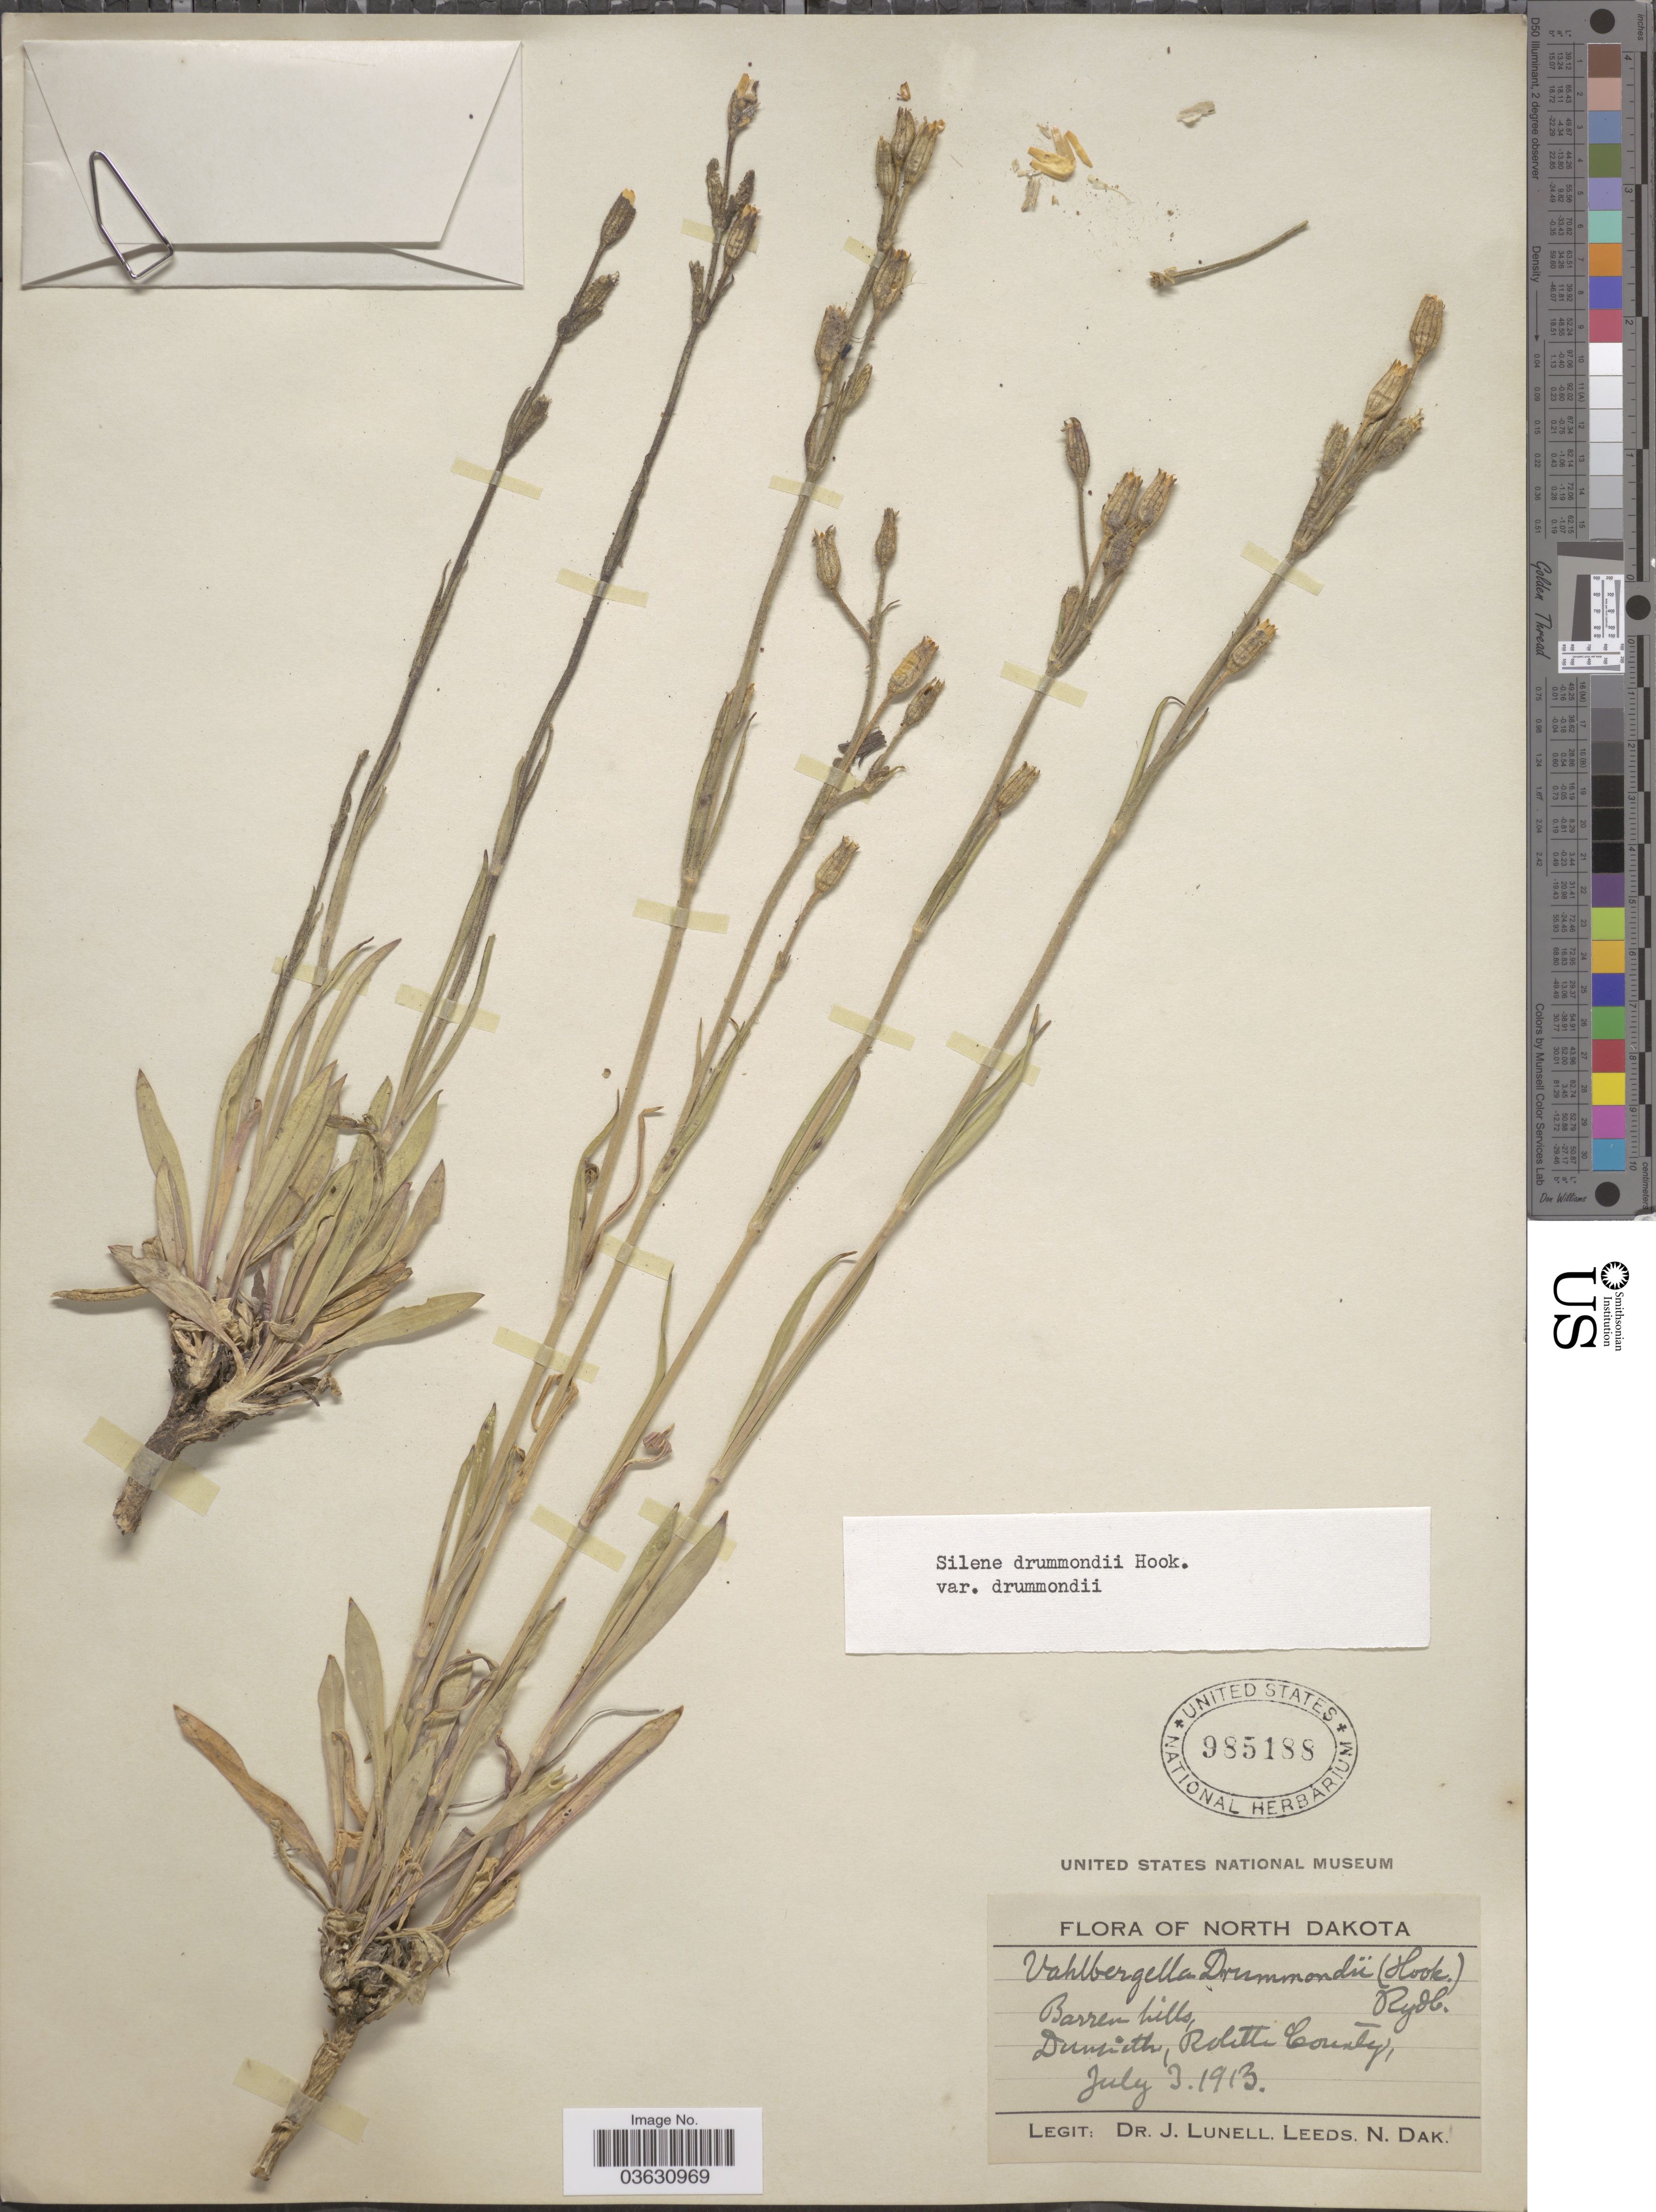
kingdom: Plantae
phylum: Tracheophyta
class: Magnoliopsida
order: Caryophyllales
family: Caryophyllaceae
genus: Silene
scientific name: Silene drummondii var. drummondii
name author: Hook.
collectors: J. Lunell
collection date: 1913-07-03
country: United States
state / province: North Dakota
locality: Barren hills, Dunseith, Rolette County.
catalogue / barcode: US 985188